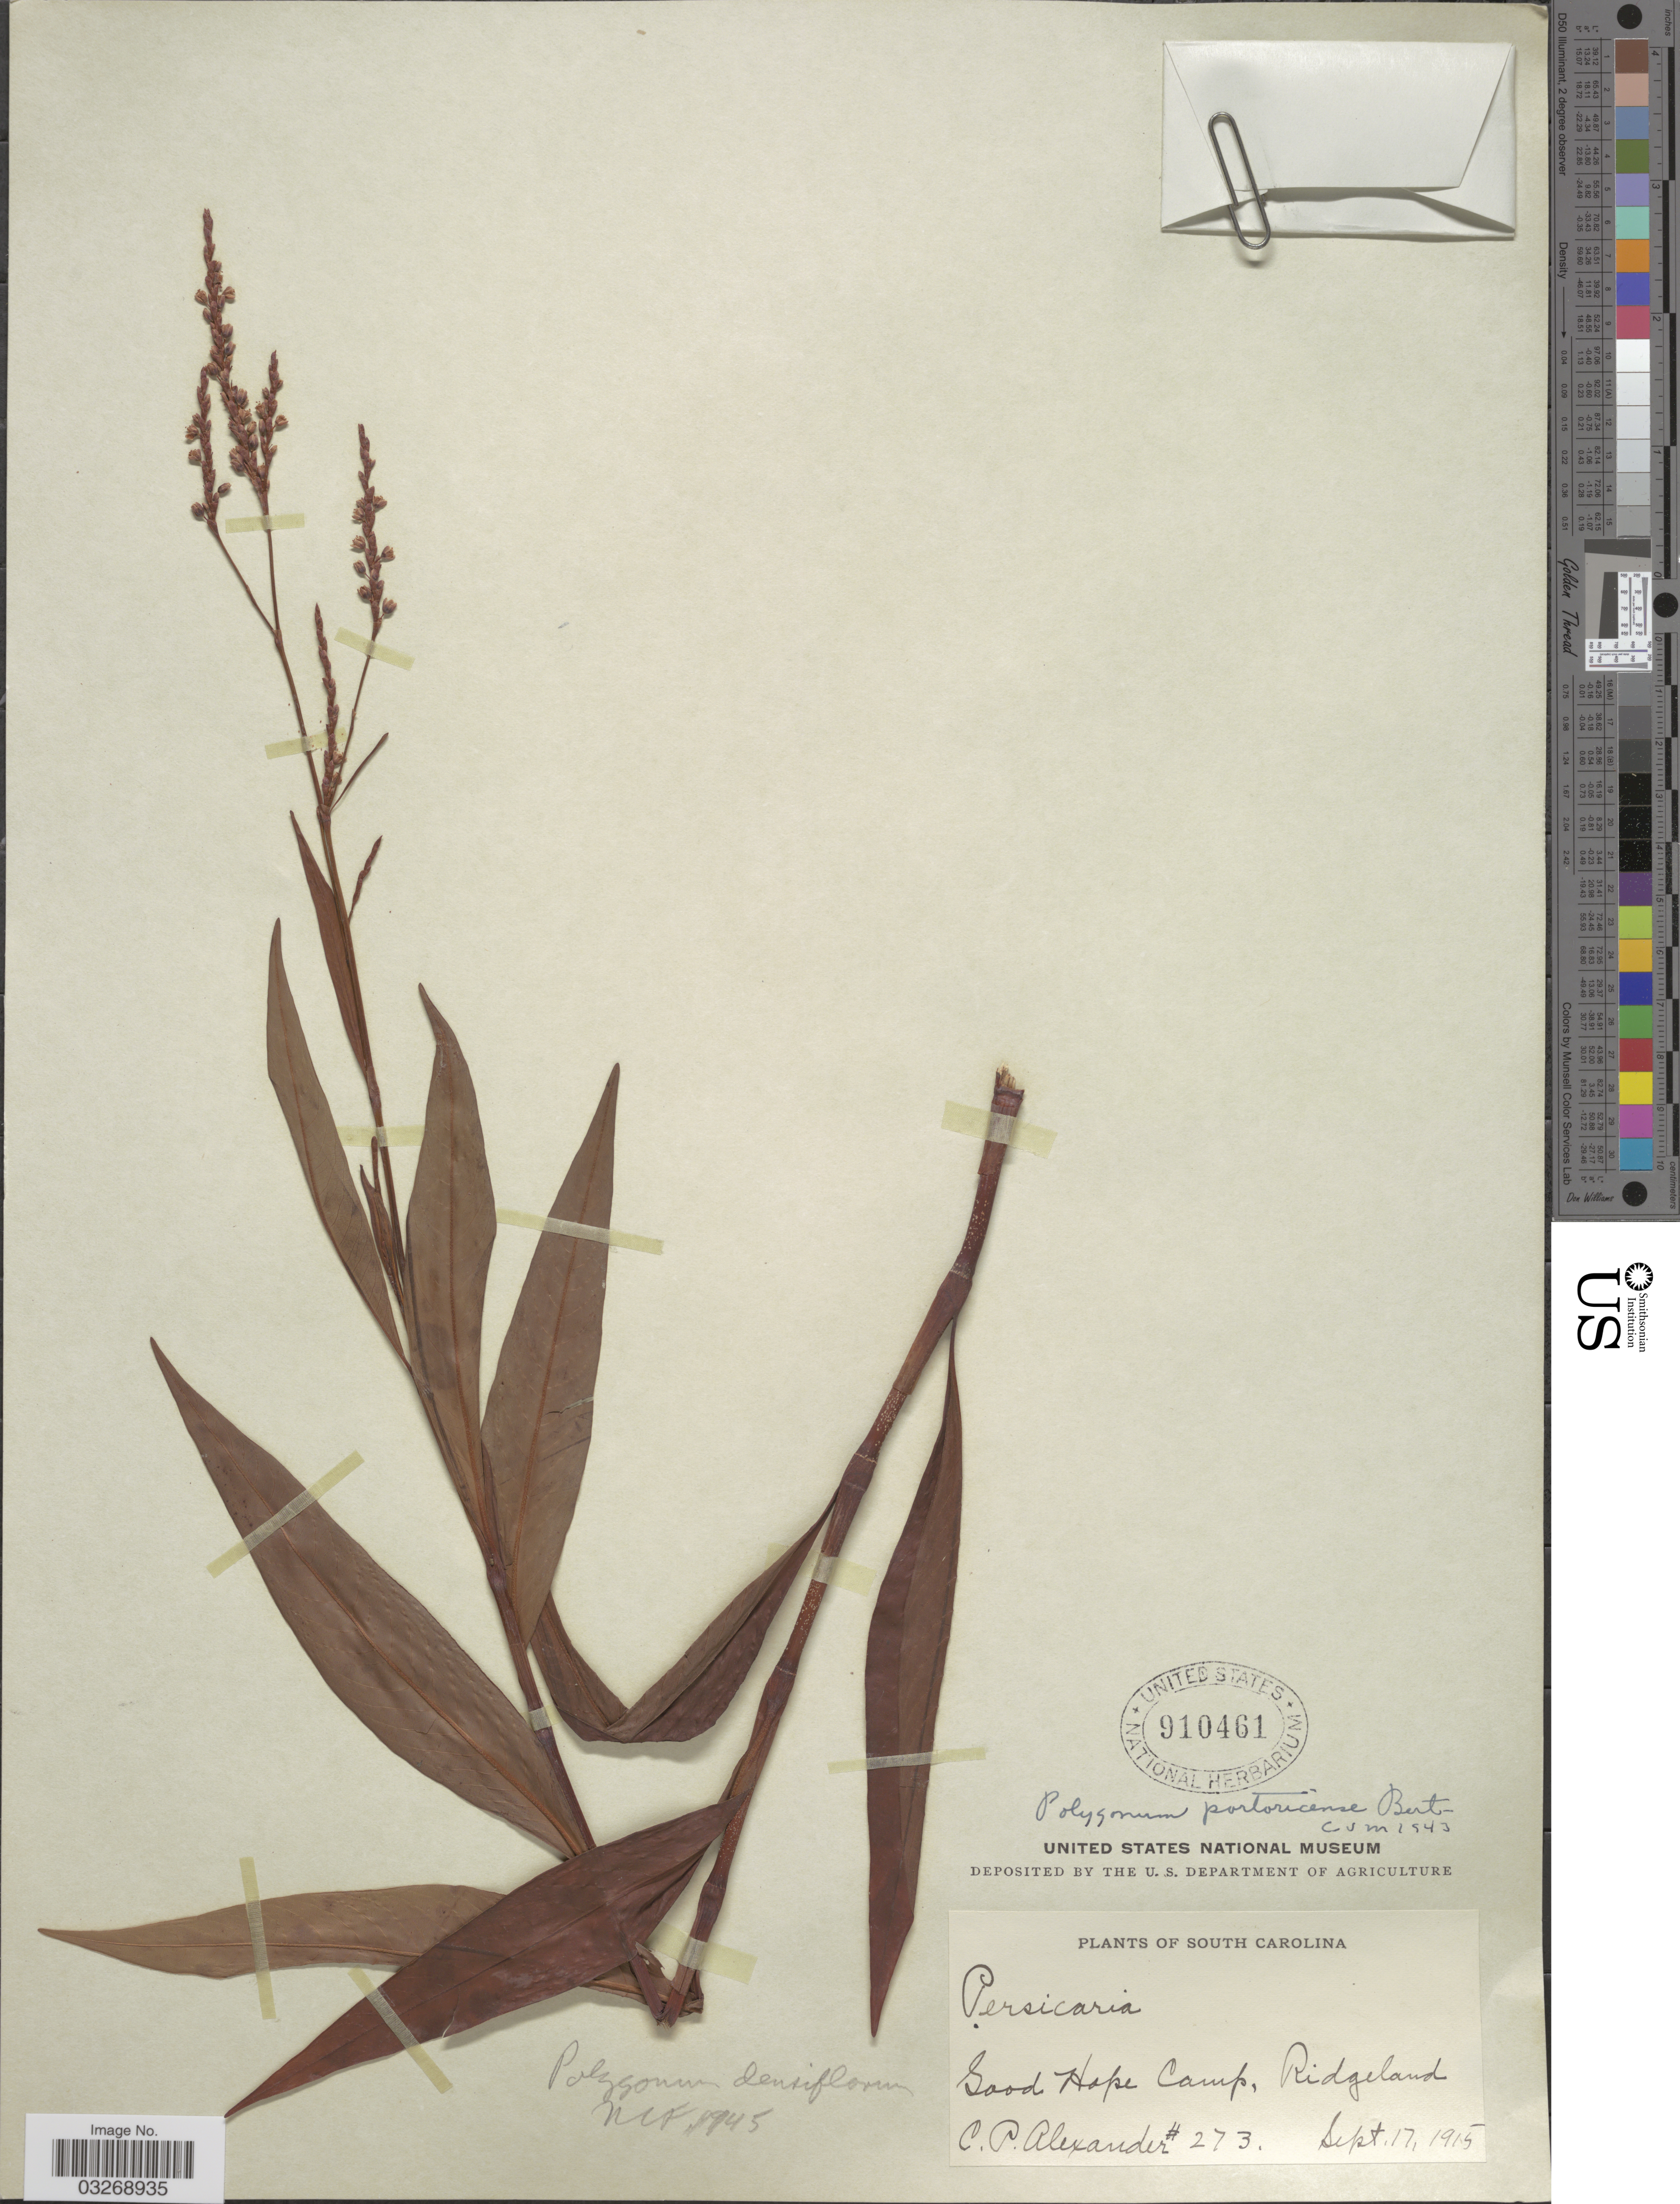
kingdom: Plantae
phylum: Tracheophyta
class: Magnoliopsida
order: Caryophyllales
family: Polygonaceae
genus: Persicaria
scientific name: Persicaria glabra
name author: (Willd.) M. Gómez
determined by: Atha, D. E.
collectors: C. P. Alexander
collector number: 273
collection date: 1915-09-17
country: United States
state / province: South Carolina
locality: Good Hope Camp, Ridgeland.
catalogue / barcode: US 910461